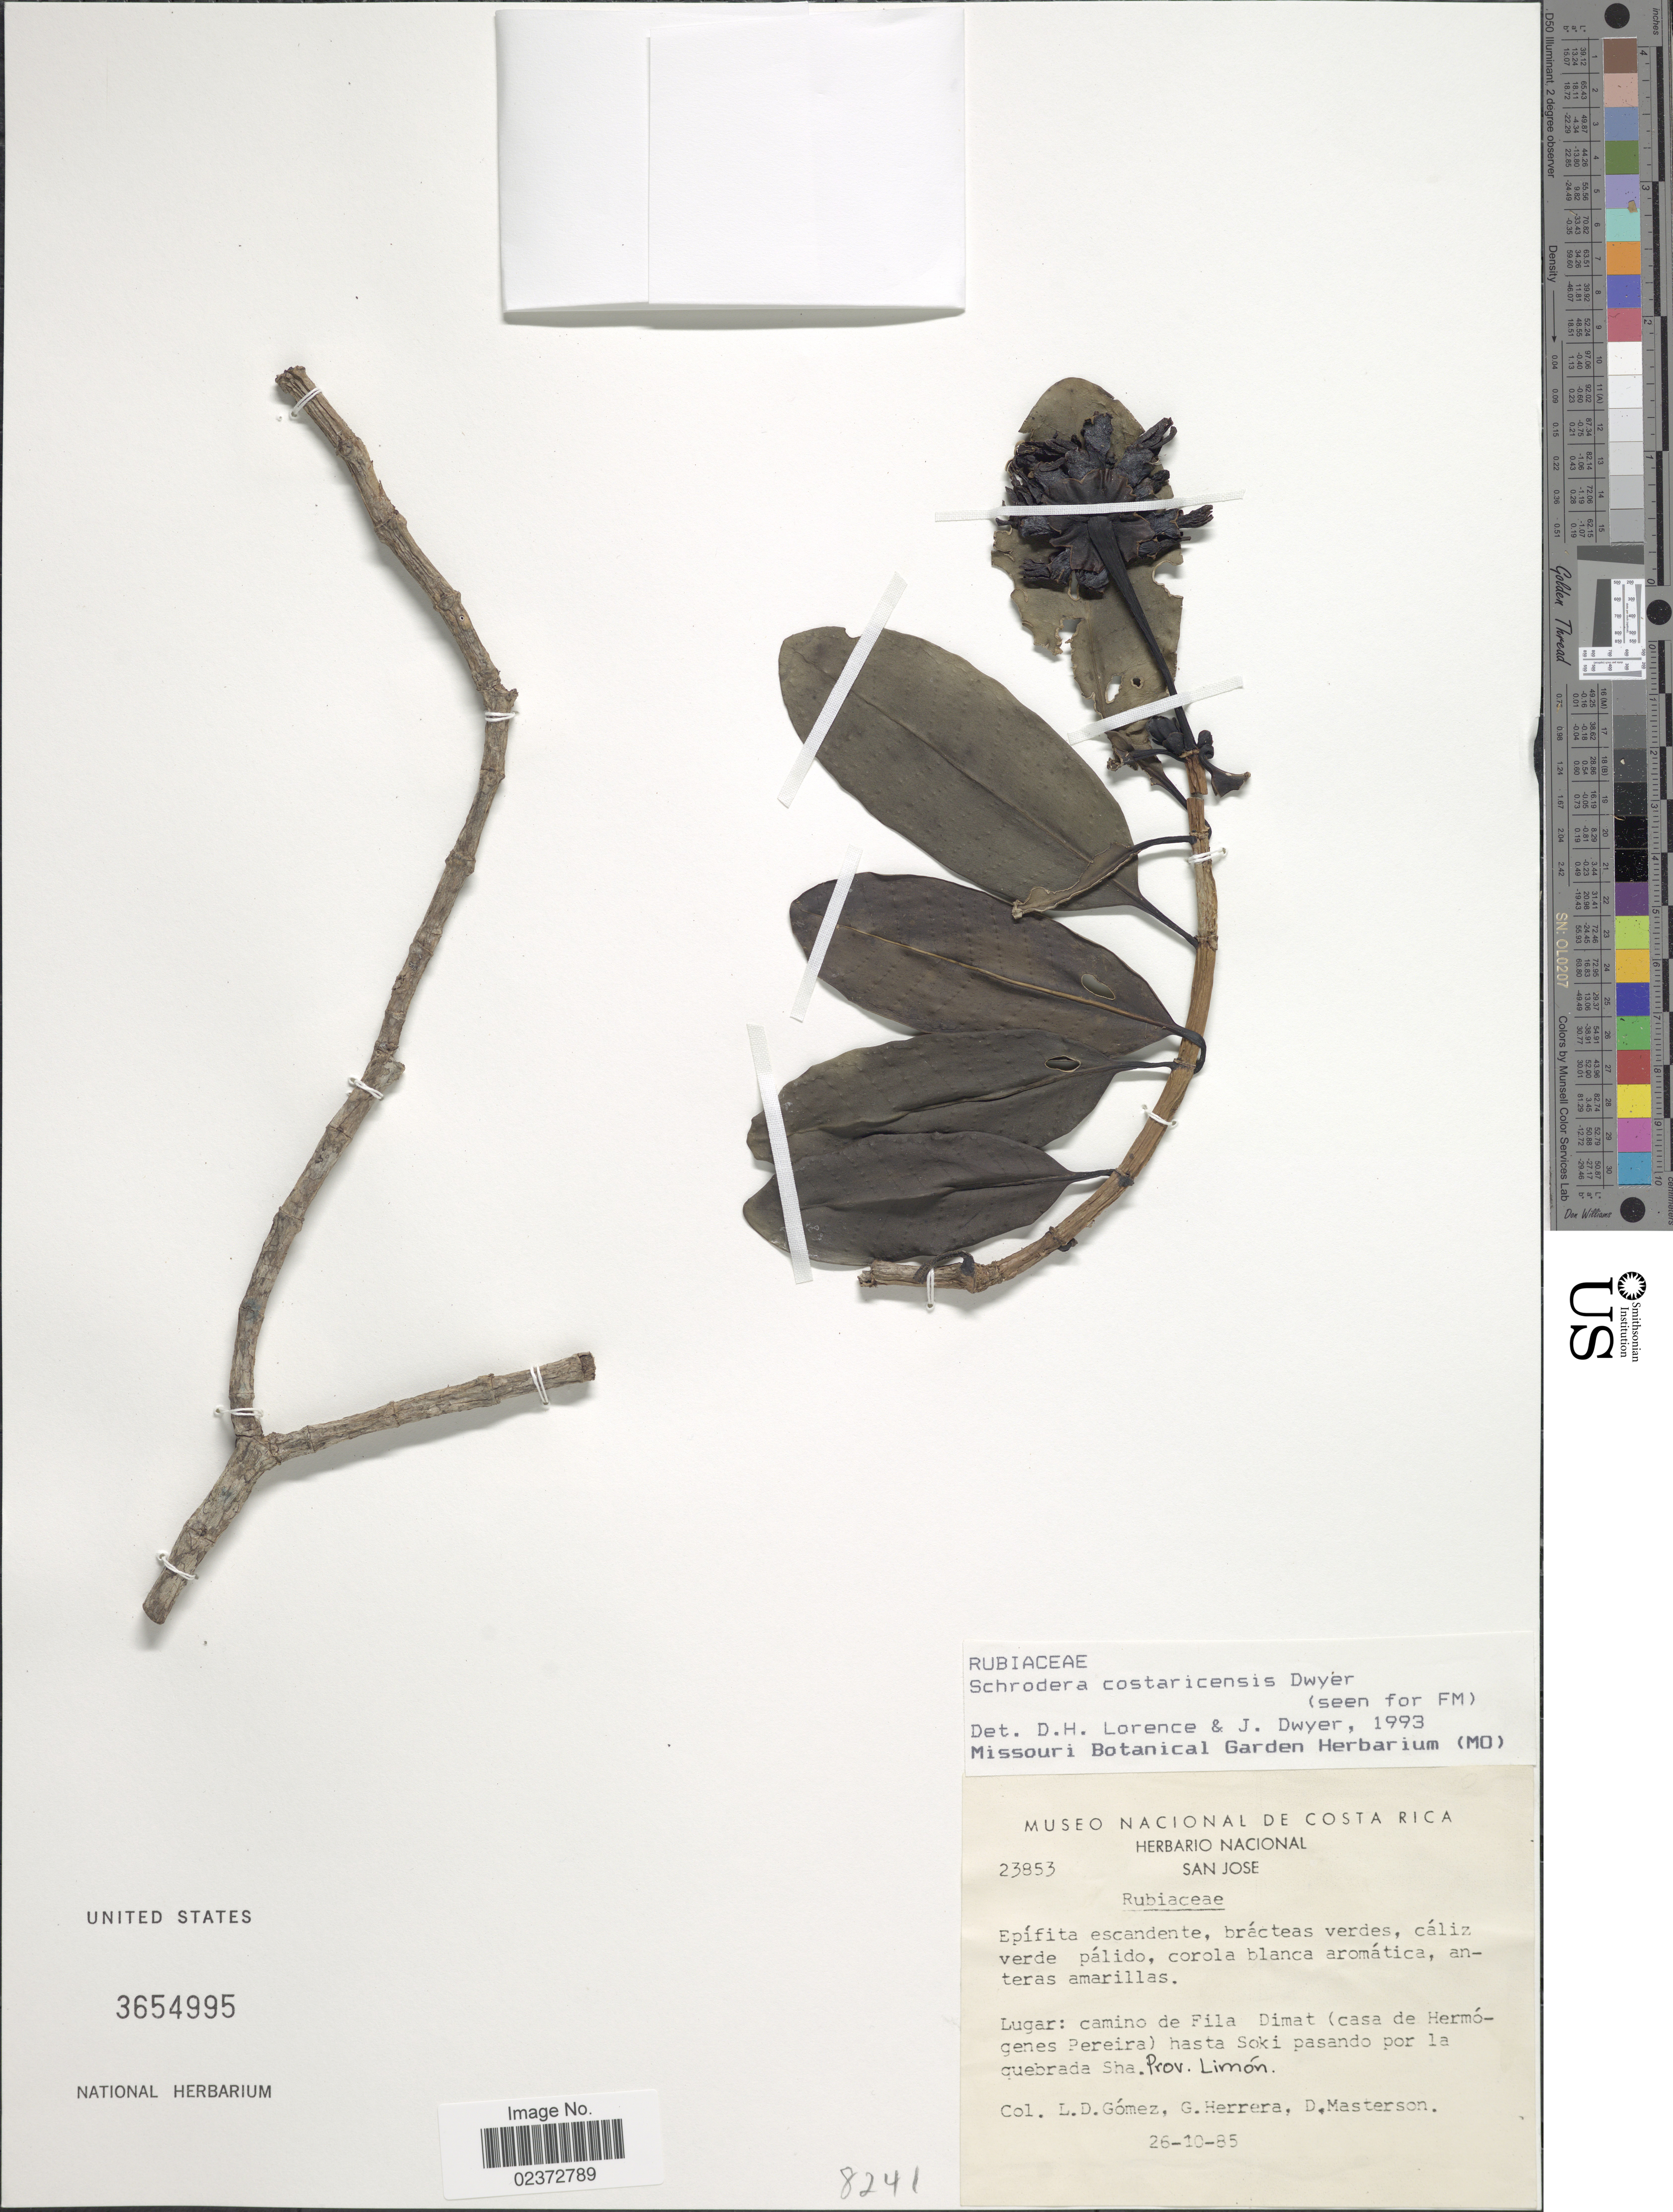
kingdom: Plantae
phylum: Tracheophyta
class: Magnoliopsida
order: Gentianales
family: Rubiaceae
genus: Schradera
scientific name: Schradera costaricensis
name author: Dwyer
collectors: L. Gomez, G. Herrera & D. Masterson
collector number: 23853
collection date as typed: Transcribed d/m/y: 26/10/85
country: Costa Rica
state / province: Limón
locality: Lugar: camino de Fila Dimat (casa de Herm'genes Pereira) hasta Soki pasando por la quebrada Sha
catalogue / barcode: US 3654995